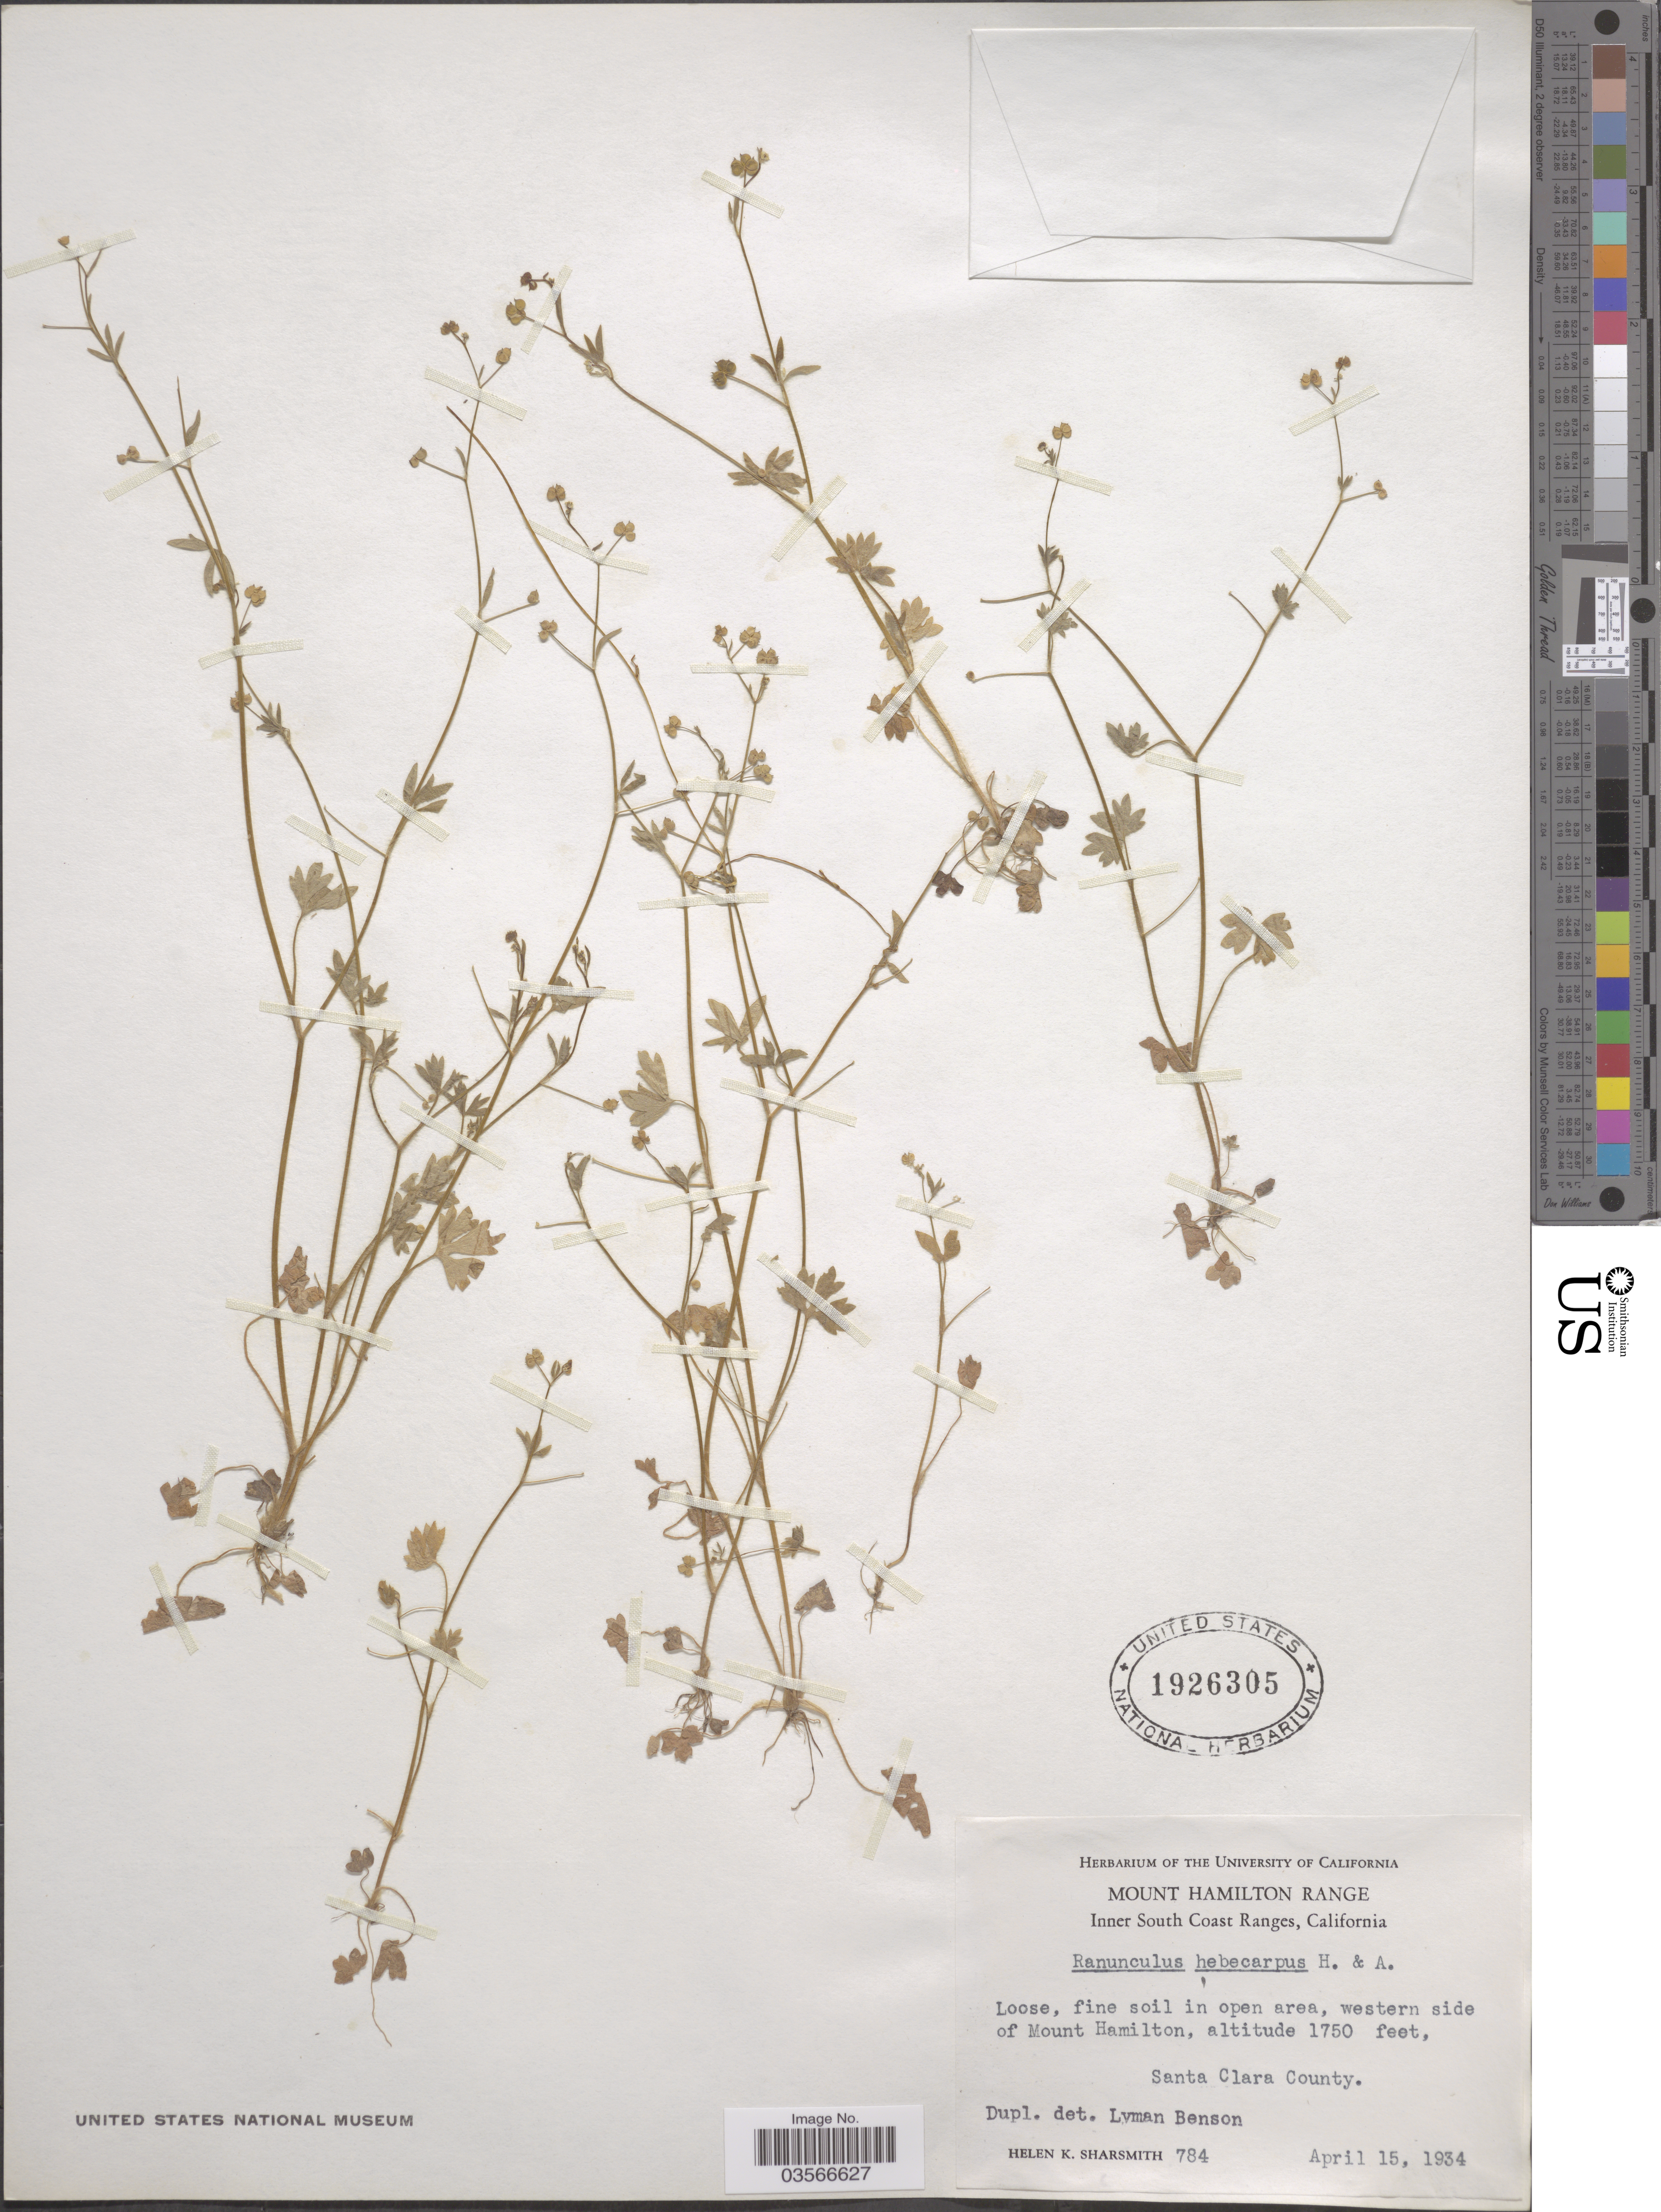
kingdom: Plantae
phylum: Tracheophyta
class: Magnoliopsida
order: Ranunculales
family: Ranunculaceae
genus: Ranunculus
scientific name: Ranunculus hebecarpus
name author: Hook. & Arn.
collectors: H. Sharsmith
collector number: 784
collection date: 1934-04-15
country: United States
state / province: California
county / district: Santa Clara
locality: Mount Hamilton Range. Inner South Coast Ranges. Western side of Mount Hamilton. Santa Clara County.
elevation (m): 533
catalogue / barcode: US 1926305